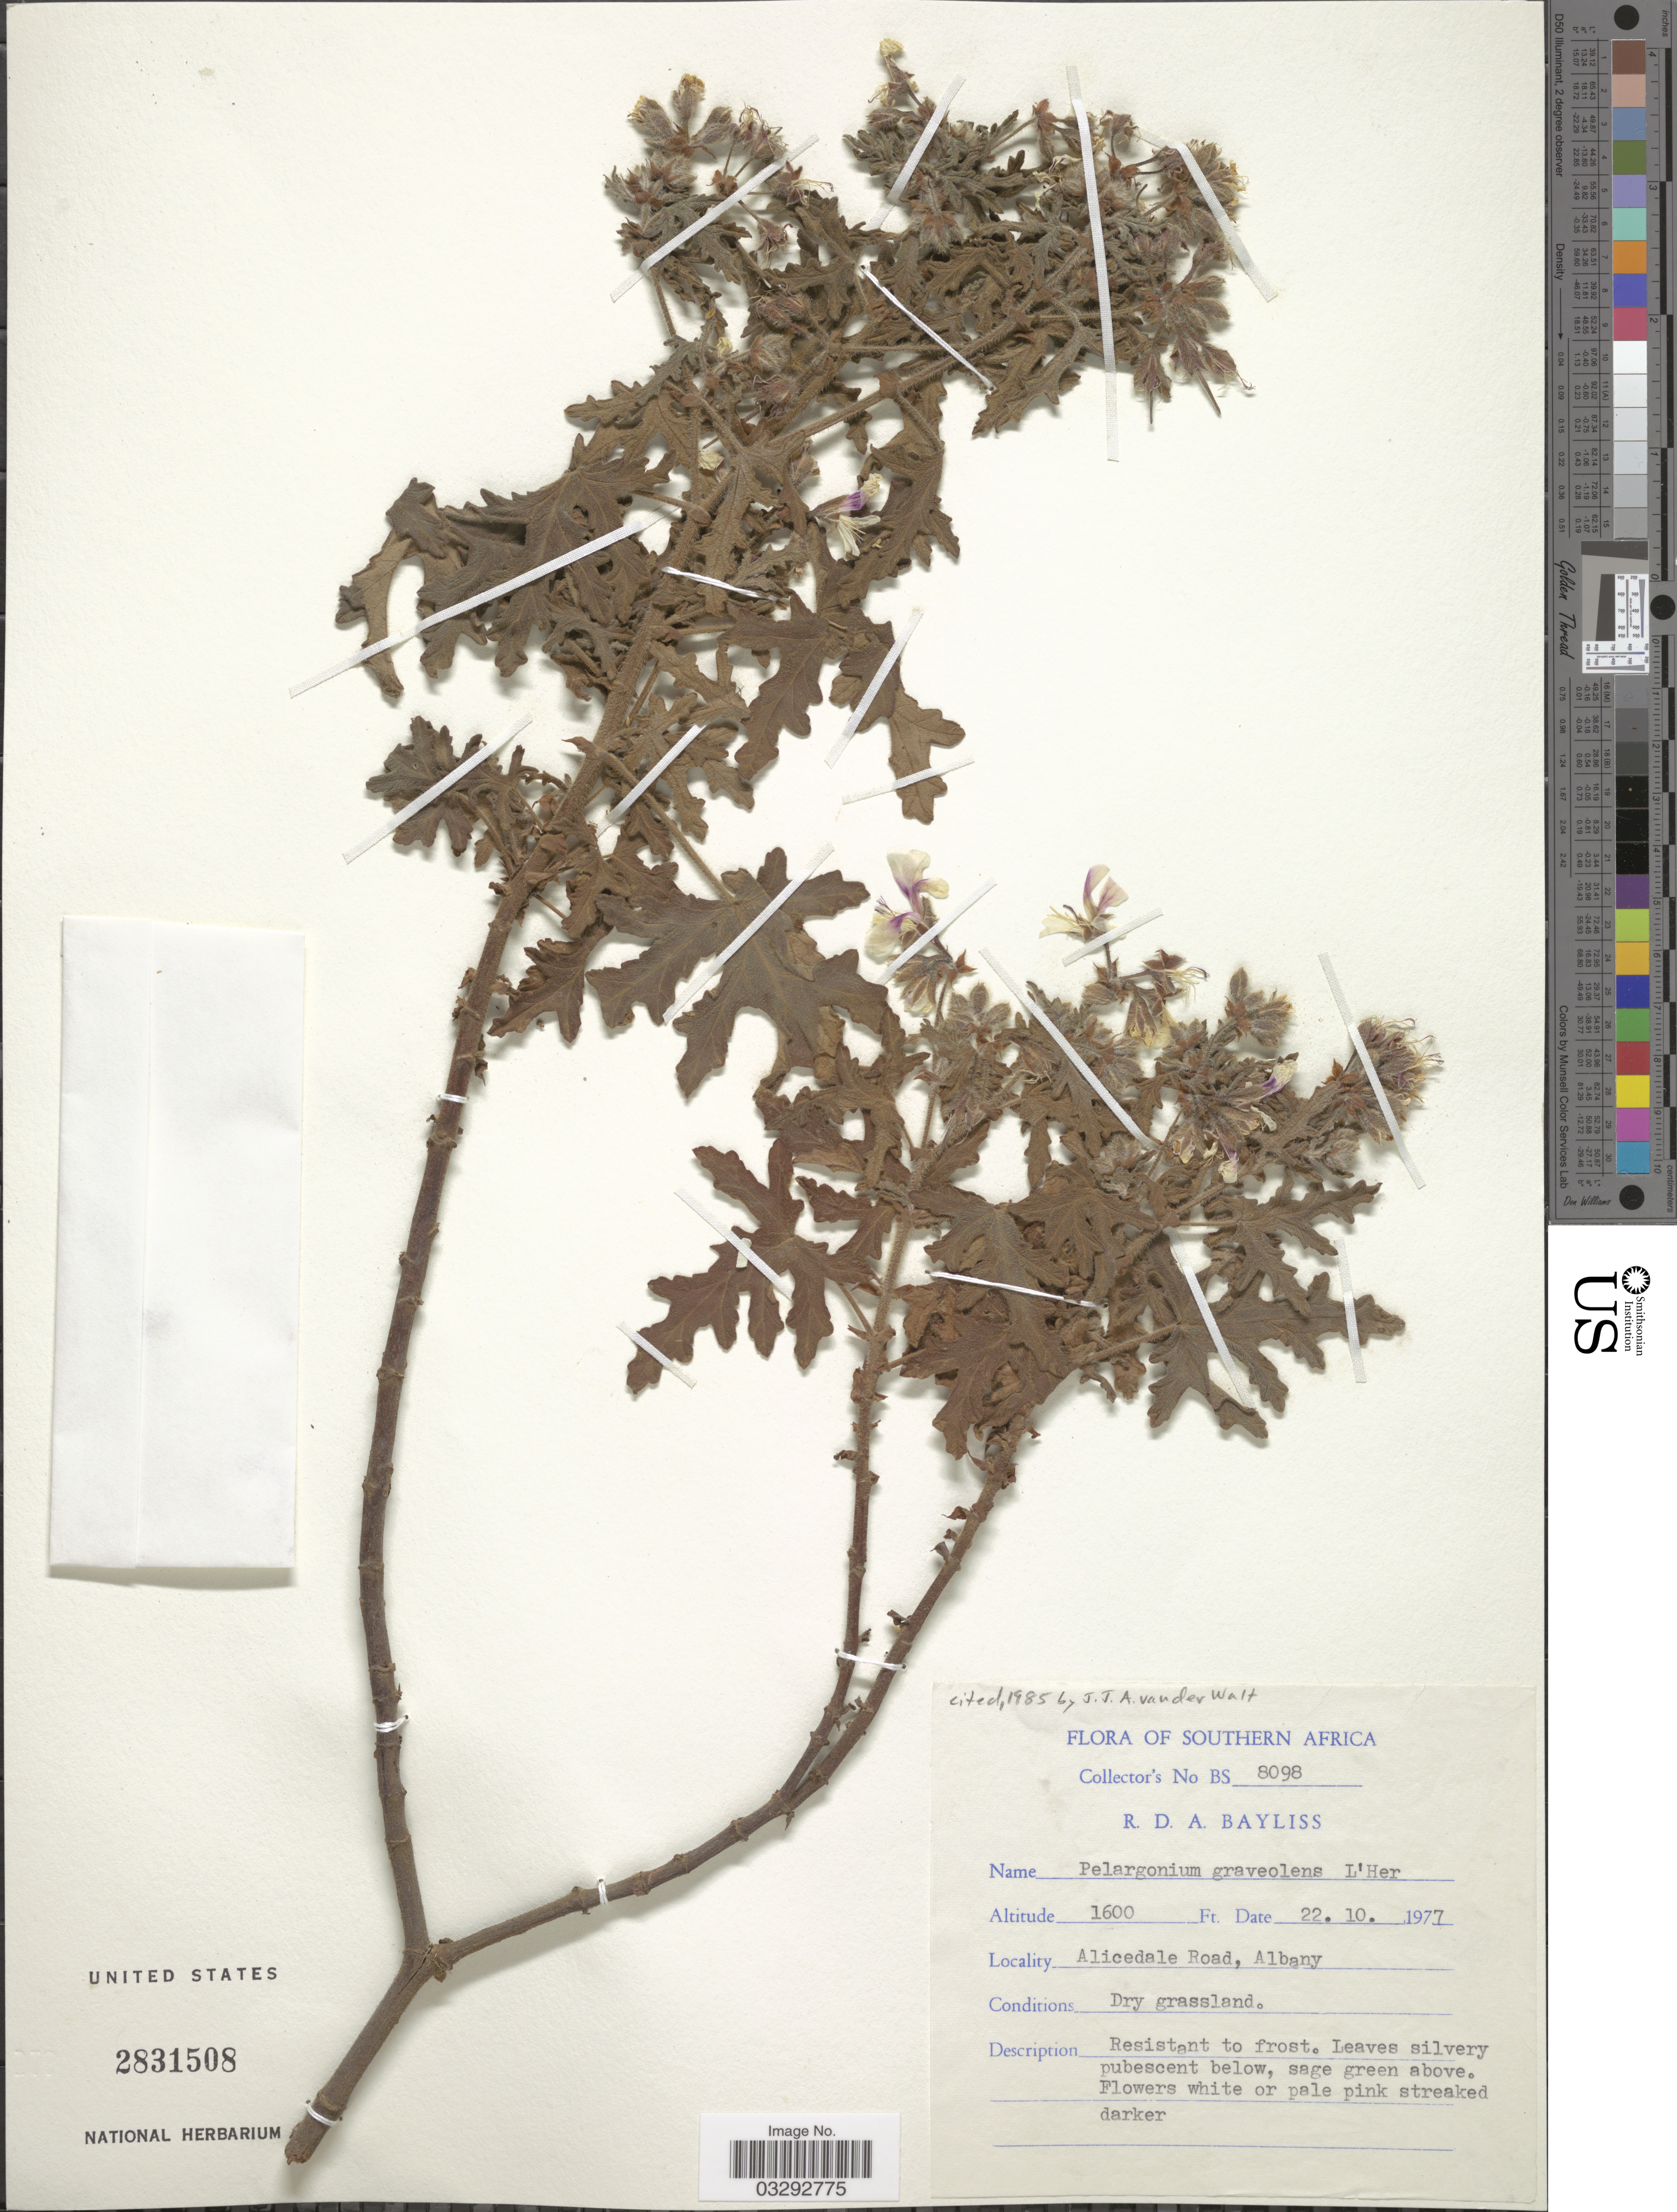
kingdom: Plantae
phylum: Tracheophyta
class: Magnoliopsida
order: Geraniales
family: Geraniaceae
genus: Pelargonium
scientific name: Pelargonium graveolens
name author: L'Hér. ex Aiton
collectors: R. Bayliss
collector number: BS 8098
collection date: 1977-10-22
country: South Africa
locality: Southern Africa. Alicedale Road, Albany.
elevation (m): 488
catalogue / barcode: US 2831508